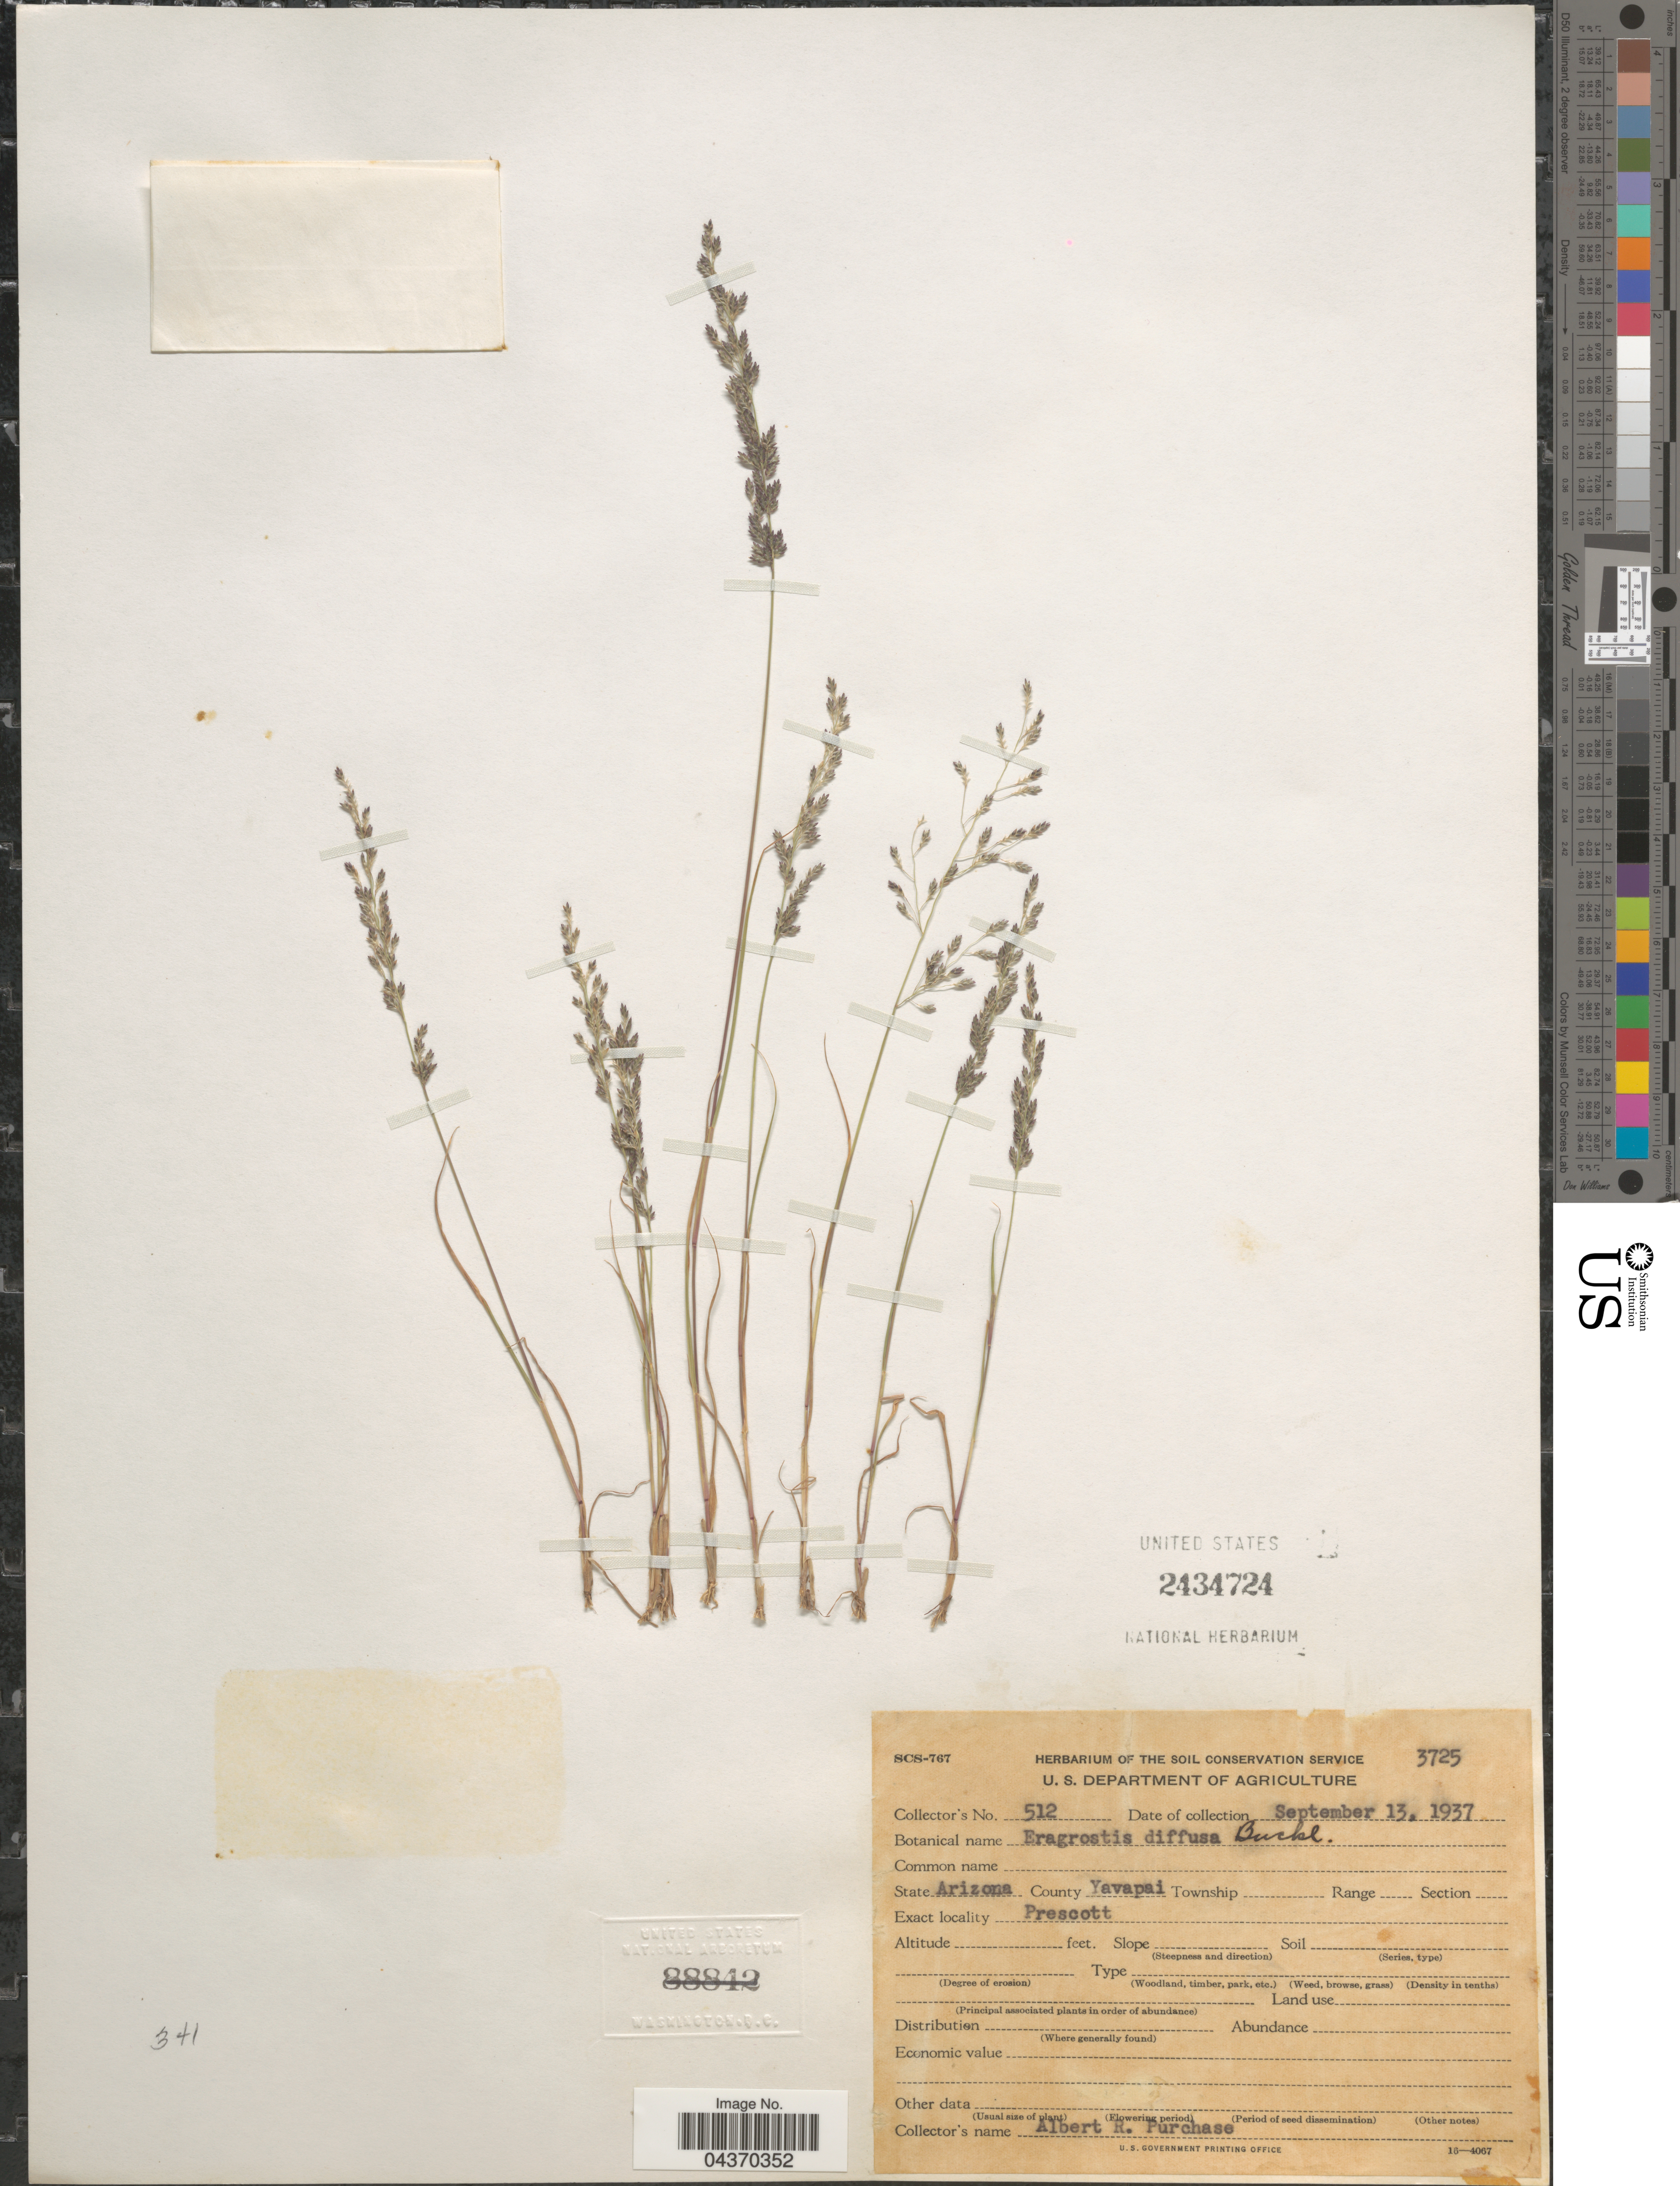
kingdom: Plantae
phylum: Tracheophyta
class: Liliopsida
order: Poales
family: Poaceae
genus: Eragrostis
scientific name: Eragrostis pectinacea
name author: (Michx.) Nees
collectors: A. Purchase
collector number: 512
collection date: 1937-09-13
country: United States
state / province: Arizona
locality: County Yavapai. Prescott.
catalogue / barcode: US 2434724